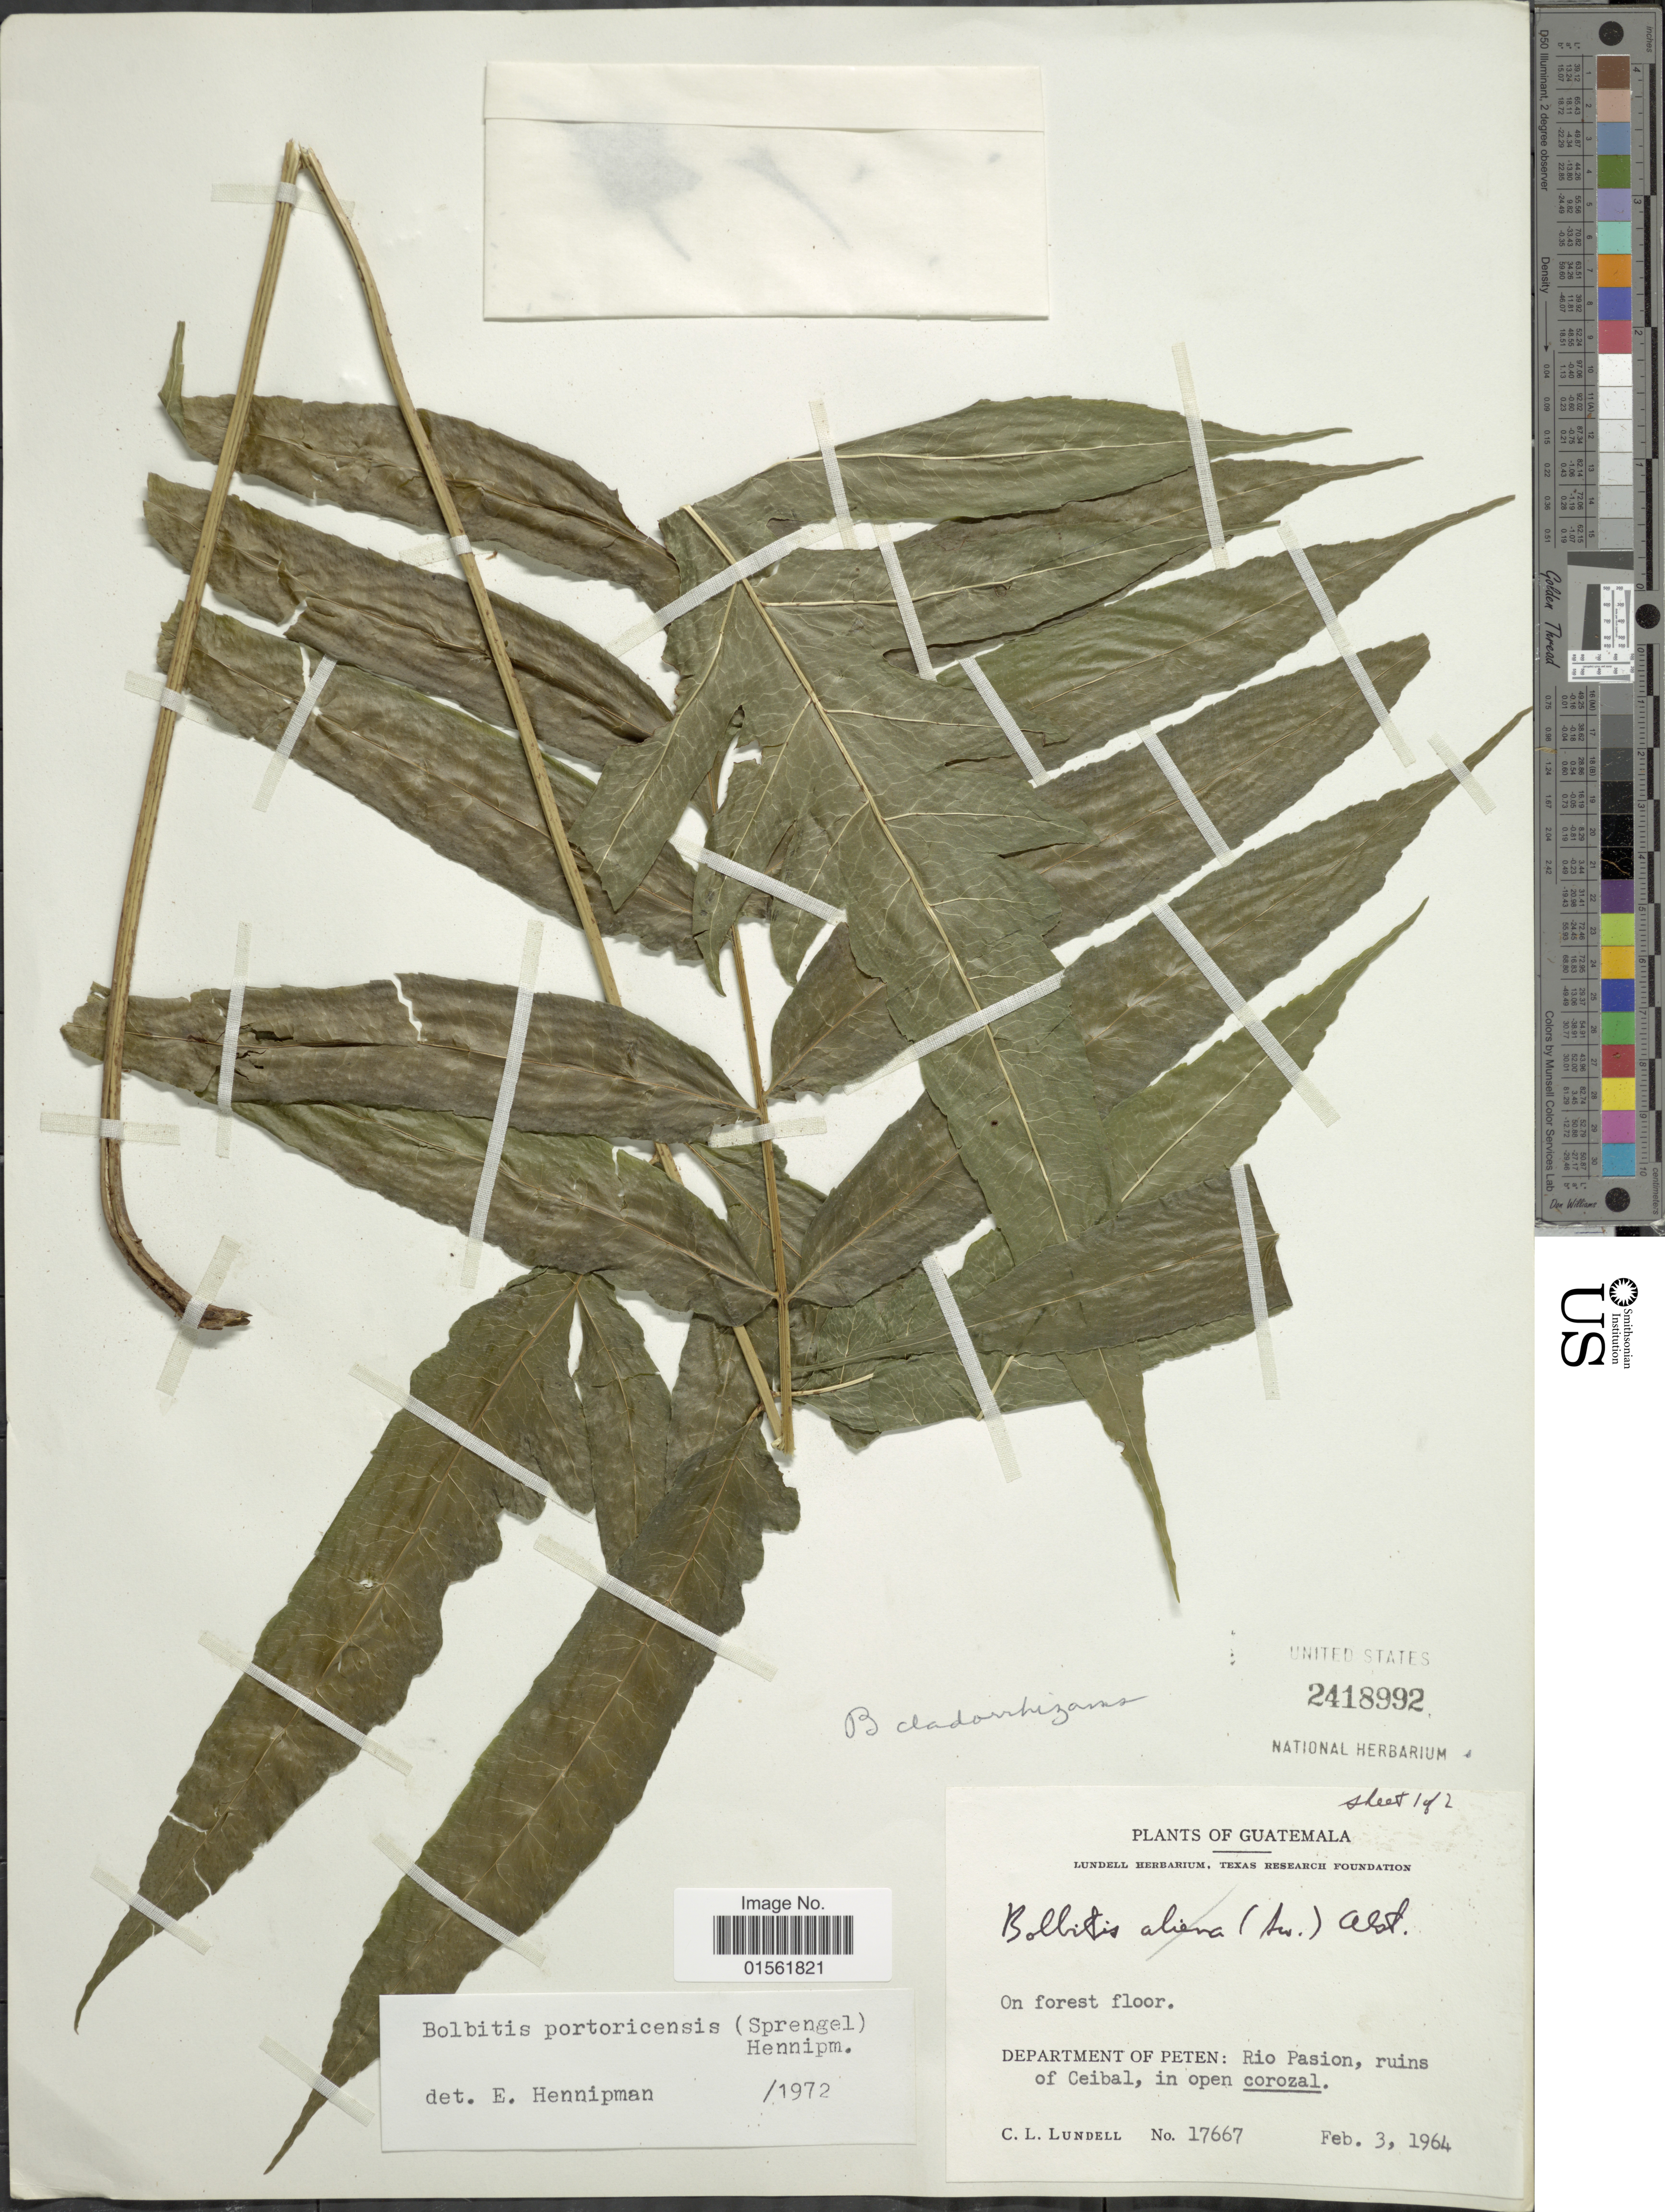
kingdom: Plantae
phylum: Tracheophyta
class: Polypodiopsida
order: Polypodiales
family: Dryopteridaceae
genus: Bolbitis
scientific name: Bolbitis portoricensis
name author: (Spreng.) Hennipman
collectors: C. L. Lundell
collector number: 17667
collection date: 1964-02-03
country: Guatemala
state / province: El Petén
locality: On forest floor. Department of Peten: Rio Pasion, ruins of Ceibal, in open corozal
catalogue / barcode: US 2418992